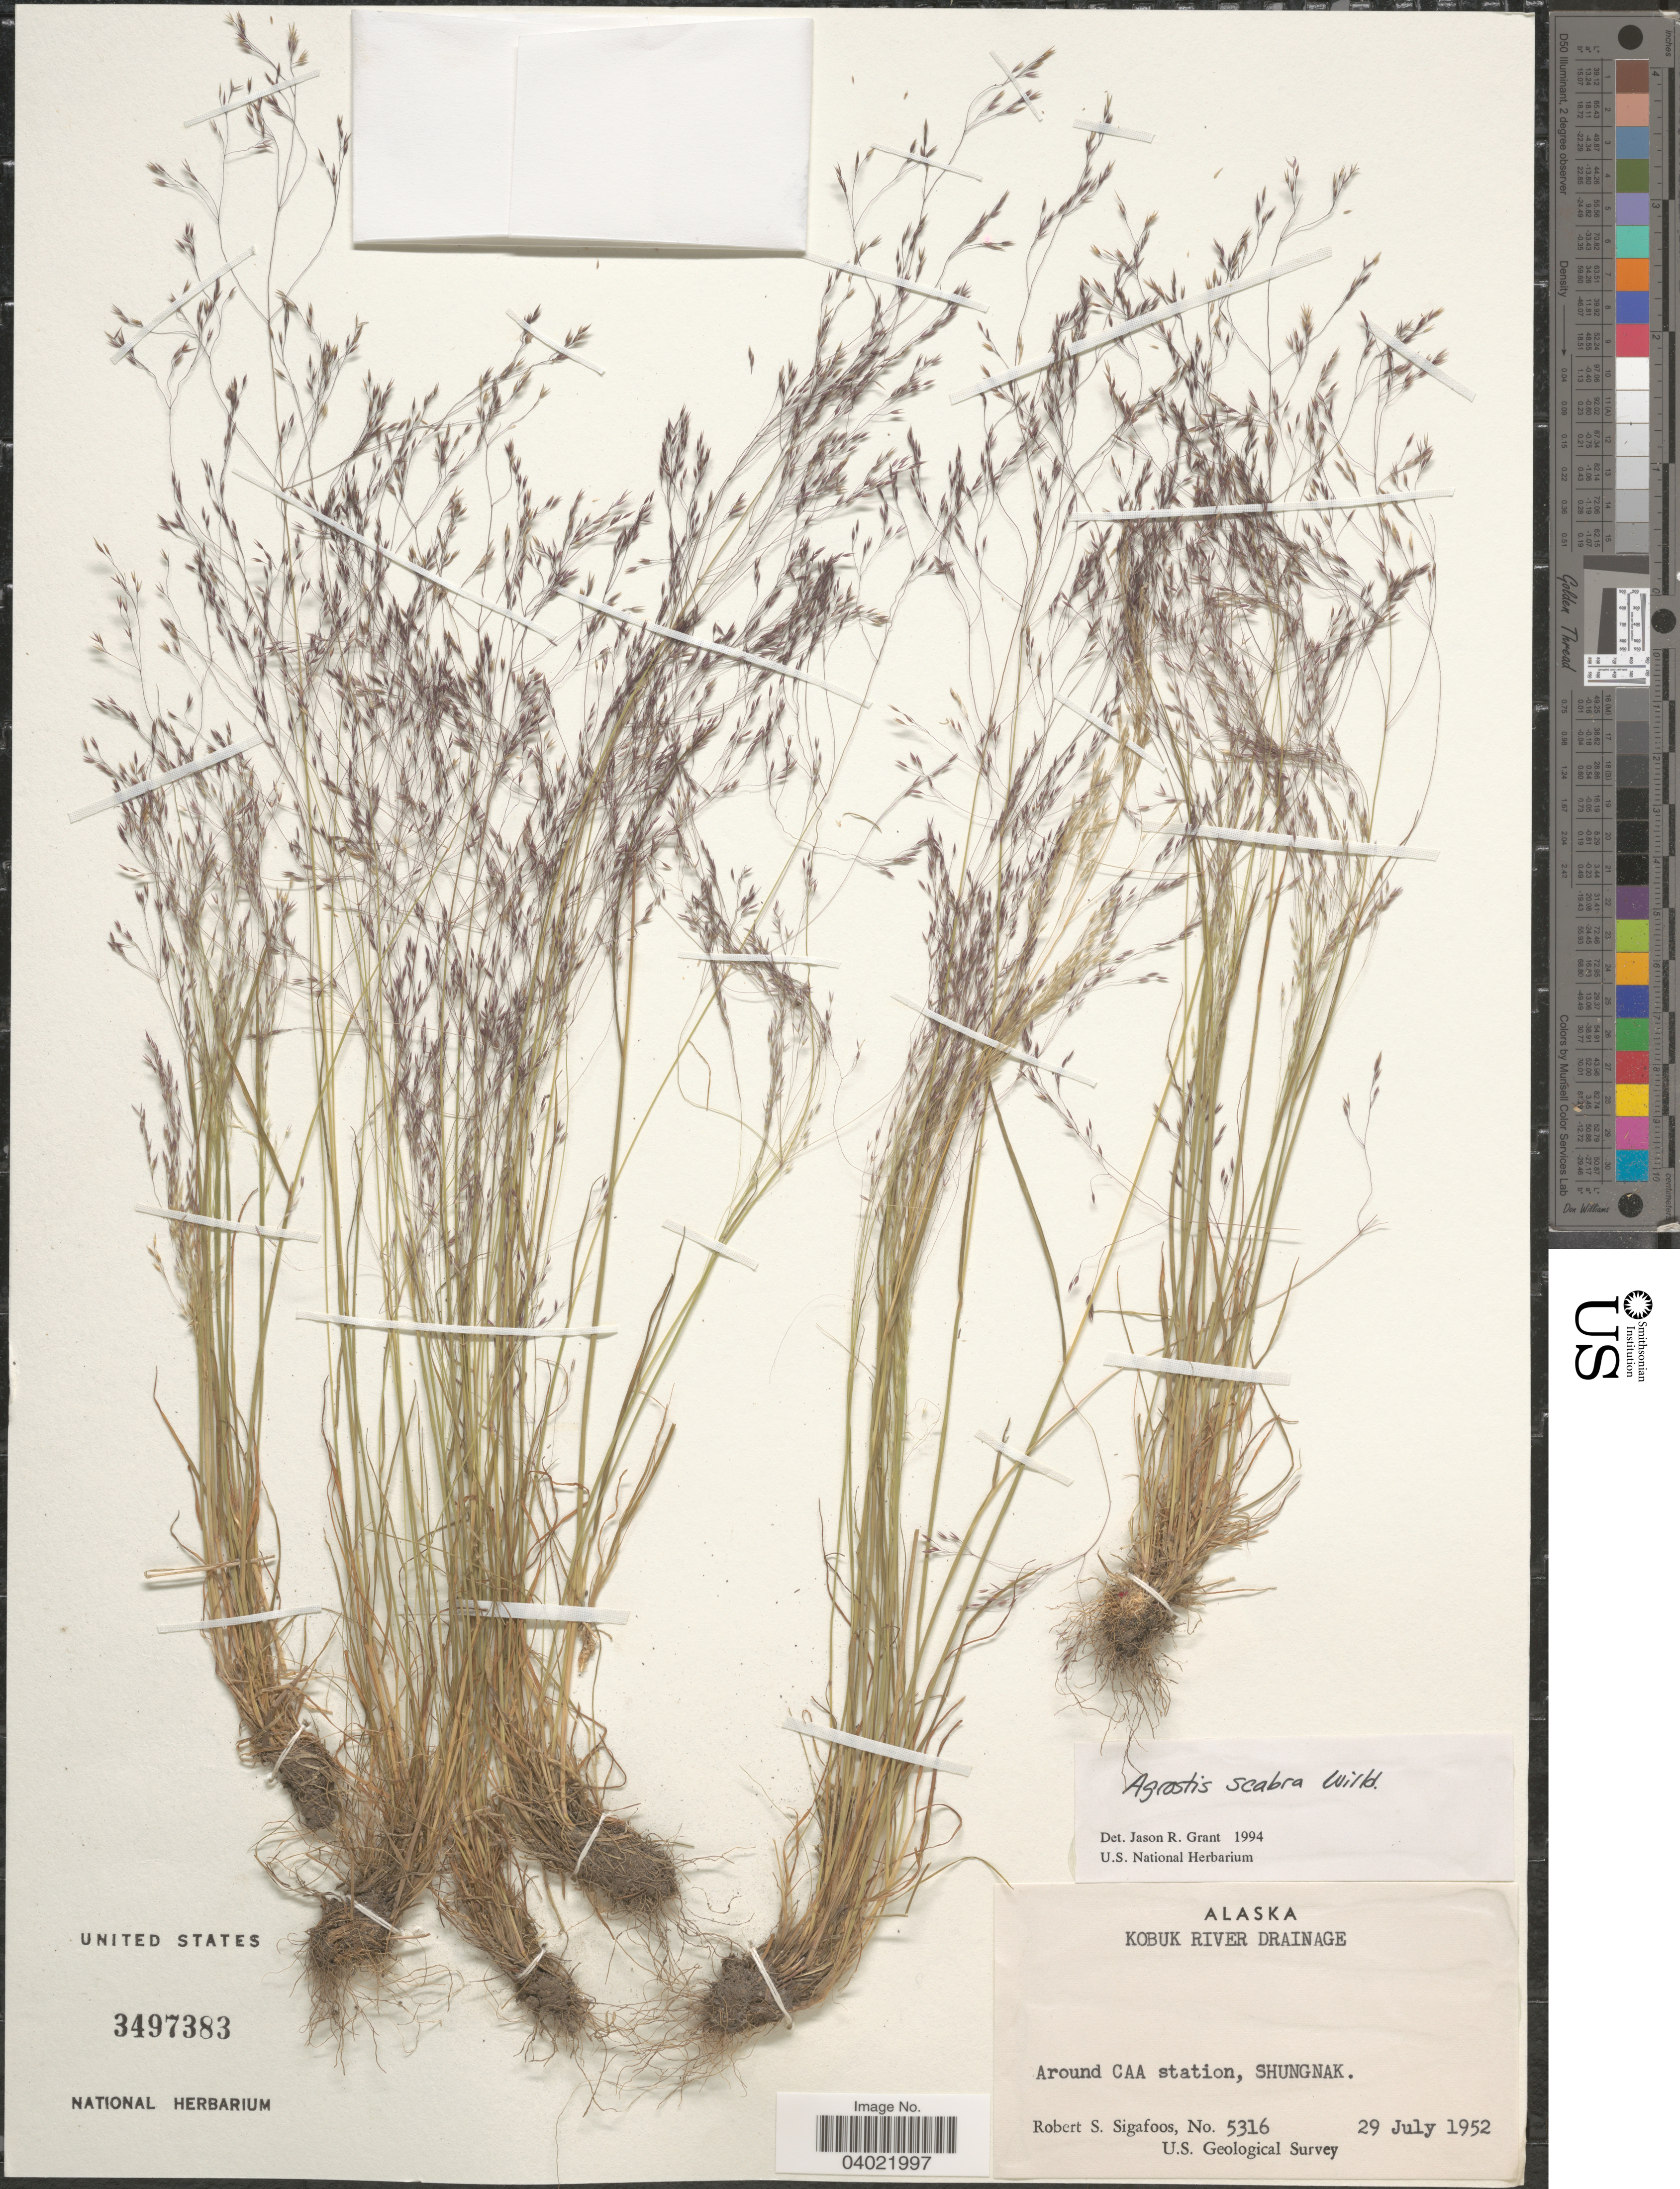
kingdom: Plantae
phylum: Tracheophyta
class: Liliopsida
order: Poales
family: Poaceae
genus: Agrostis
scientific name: Agrostis scabra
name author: Willd.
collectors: R. Sigafoos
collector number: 5316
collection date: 1952-07-29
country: United States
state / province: Alaska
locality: Kobuk River Drainage. Around CAA station, Shungnak.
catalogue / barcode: US 3497383